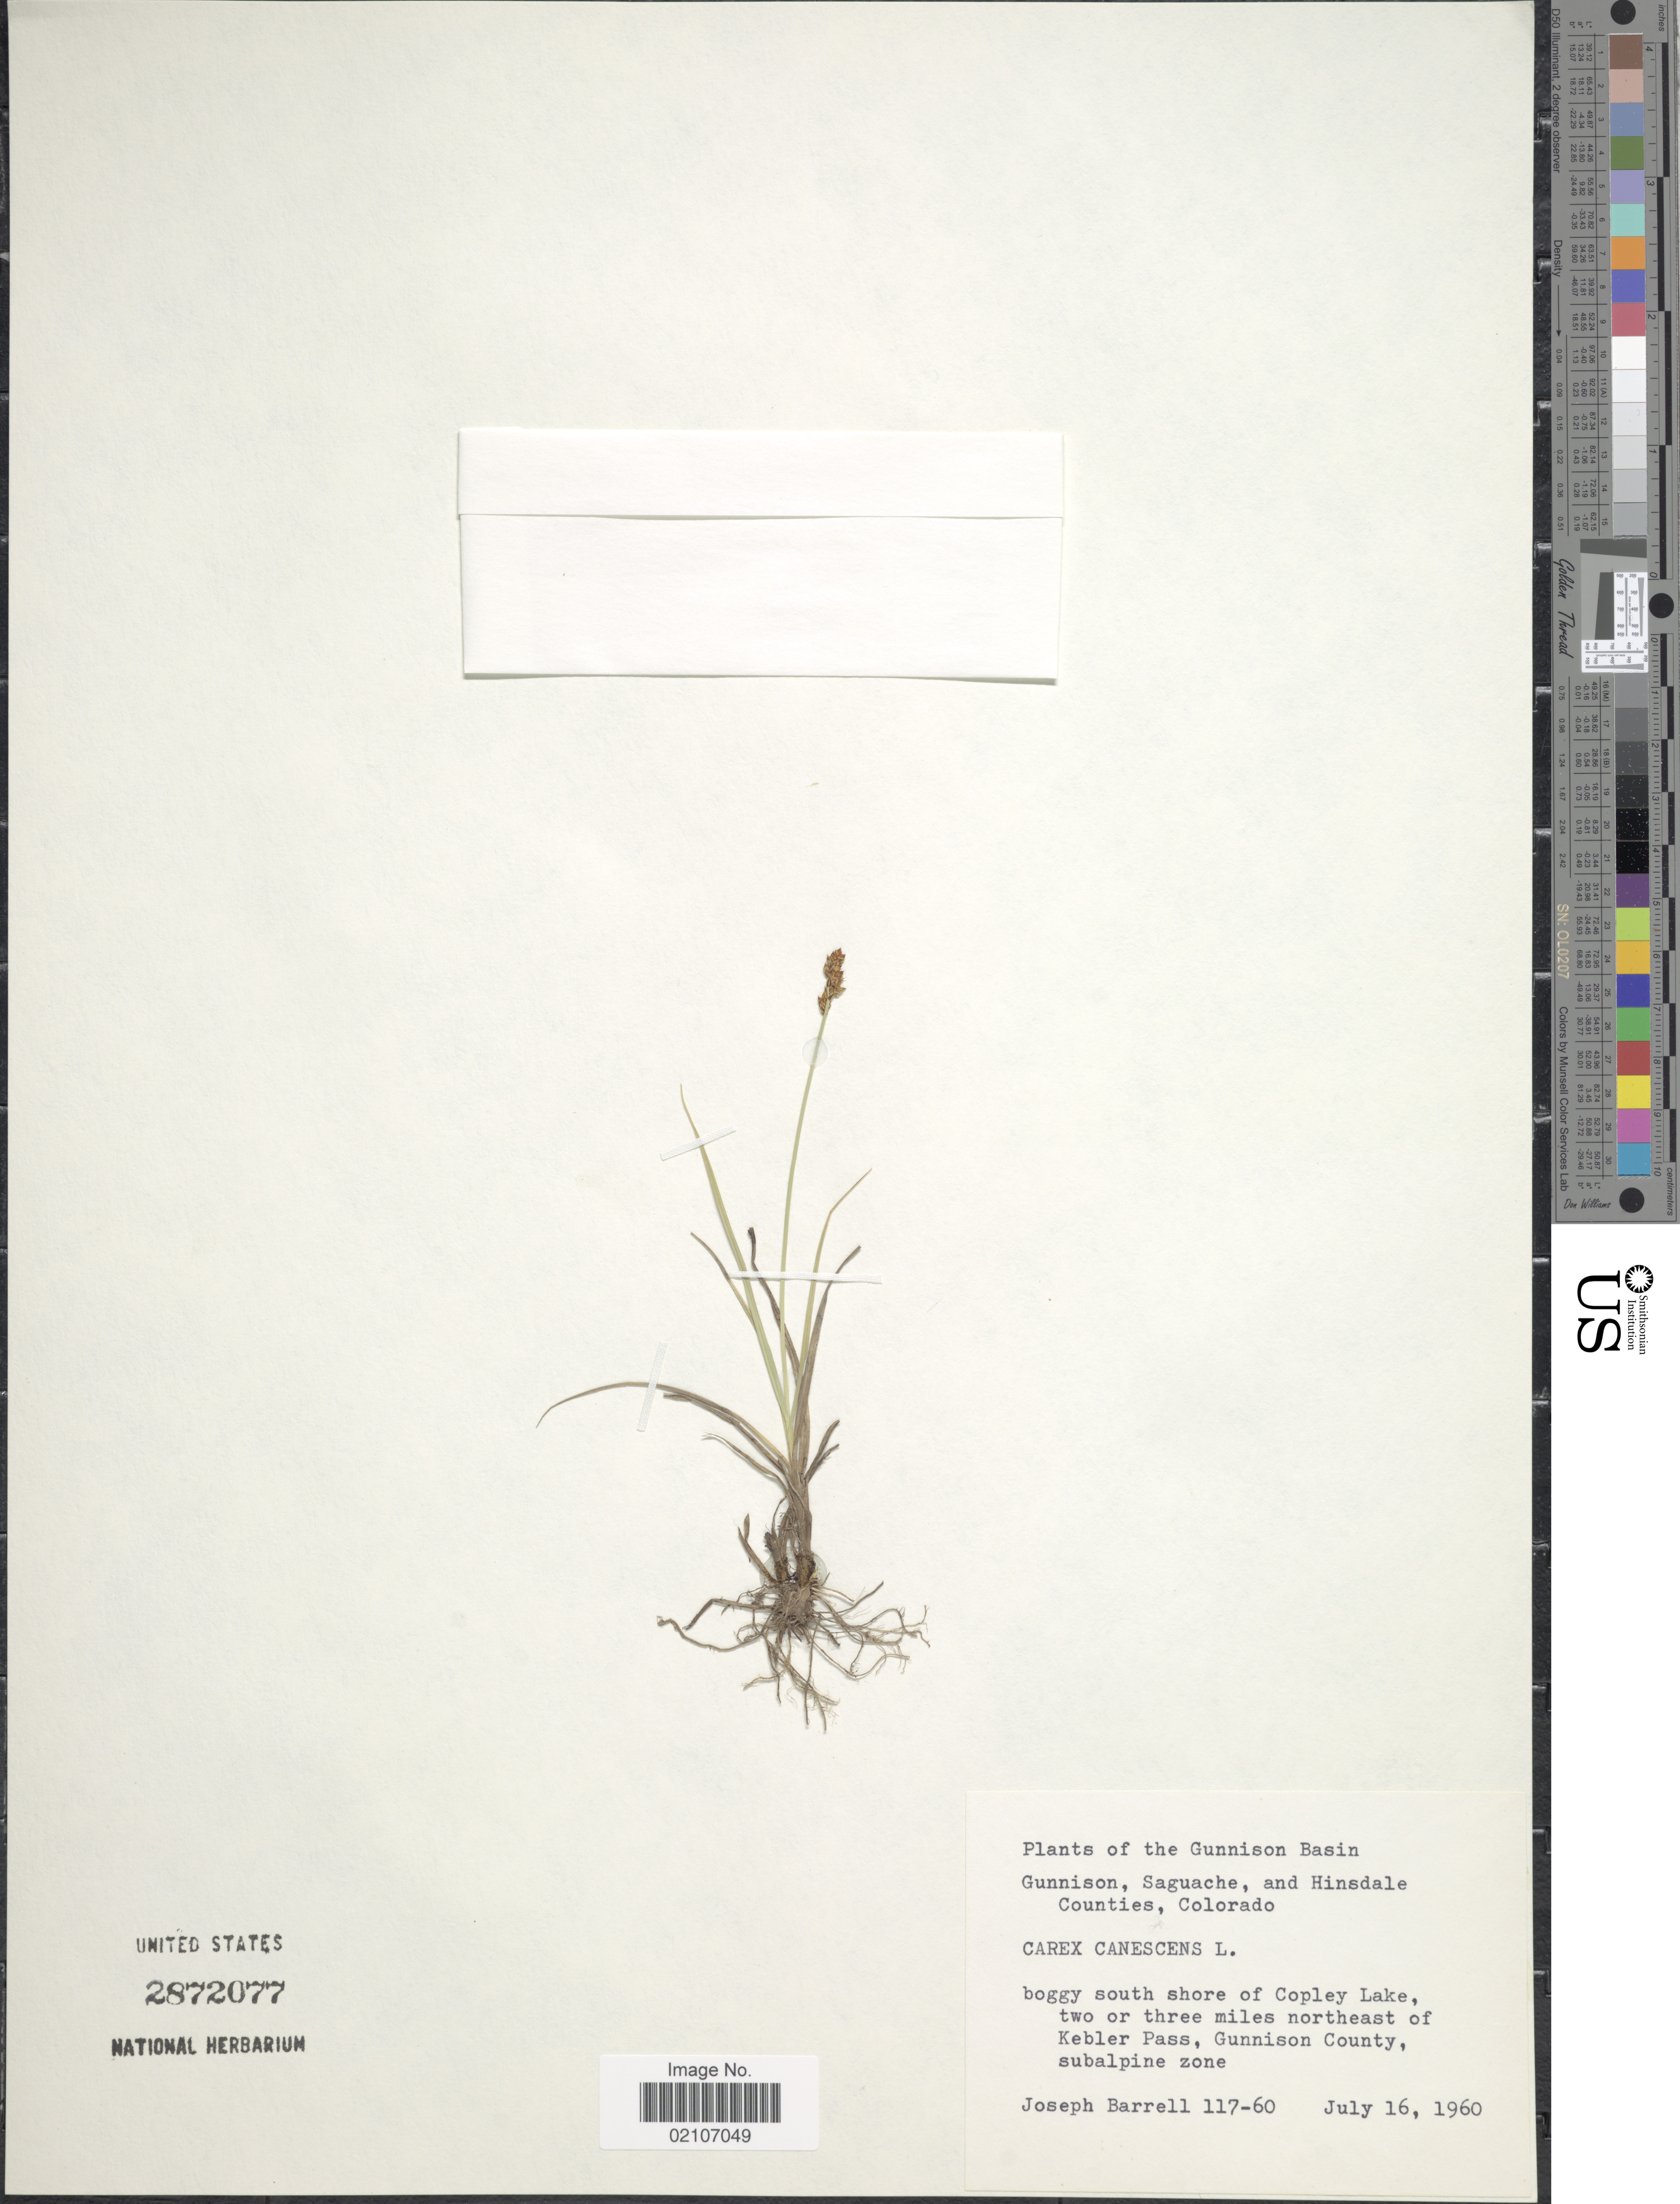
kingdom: Plantae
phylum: Tracheophyta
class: Liliopsida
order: Poales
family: Cyperaceae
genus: Carex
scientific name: Carex canescens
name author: L.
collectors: J. Barrell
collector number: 117-60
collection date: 1960-07-16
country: United States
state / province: Colorado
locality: The Gunnison Basin, Gunnison, Saguache, and Hinsdale Counties, boggy south shore of Copely Lake, two or three miles northeast of Kebler Pass, Gunnison County, subalpine zone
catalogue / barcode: US 2872077